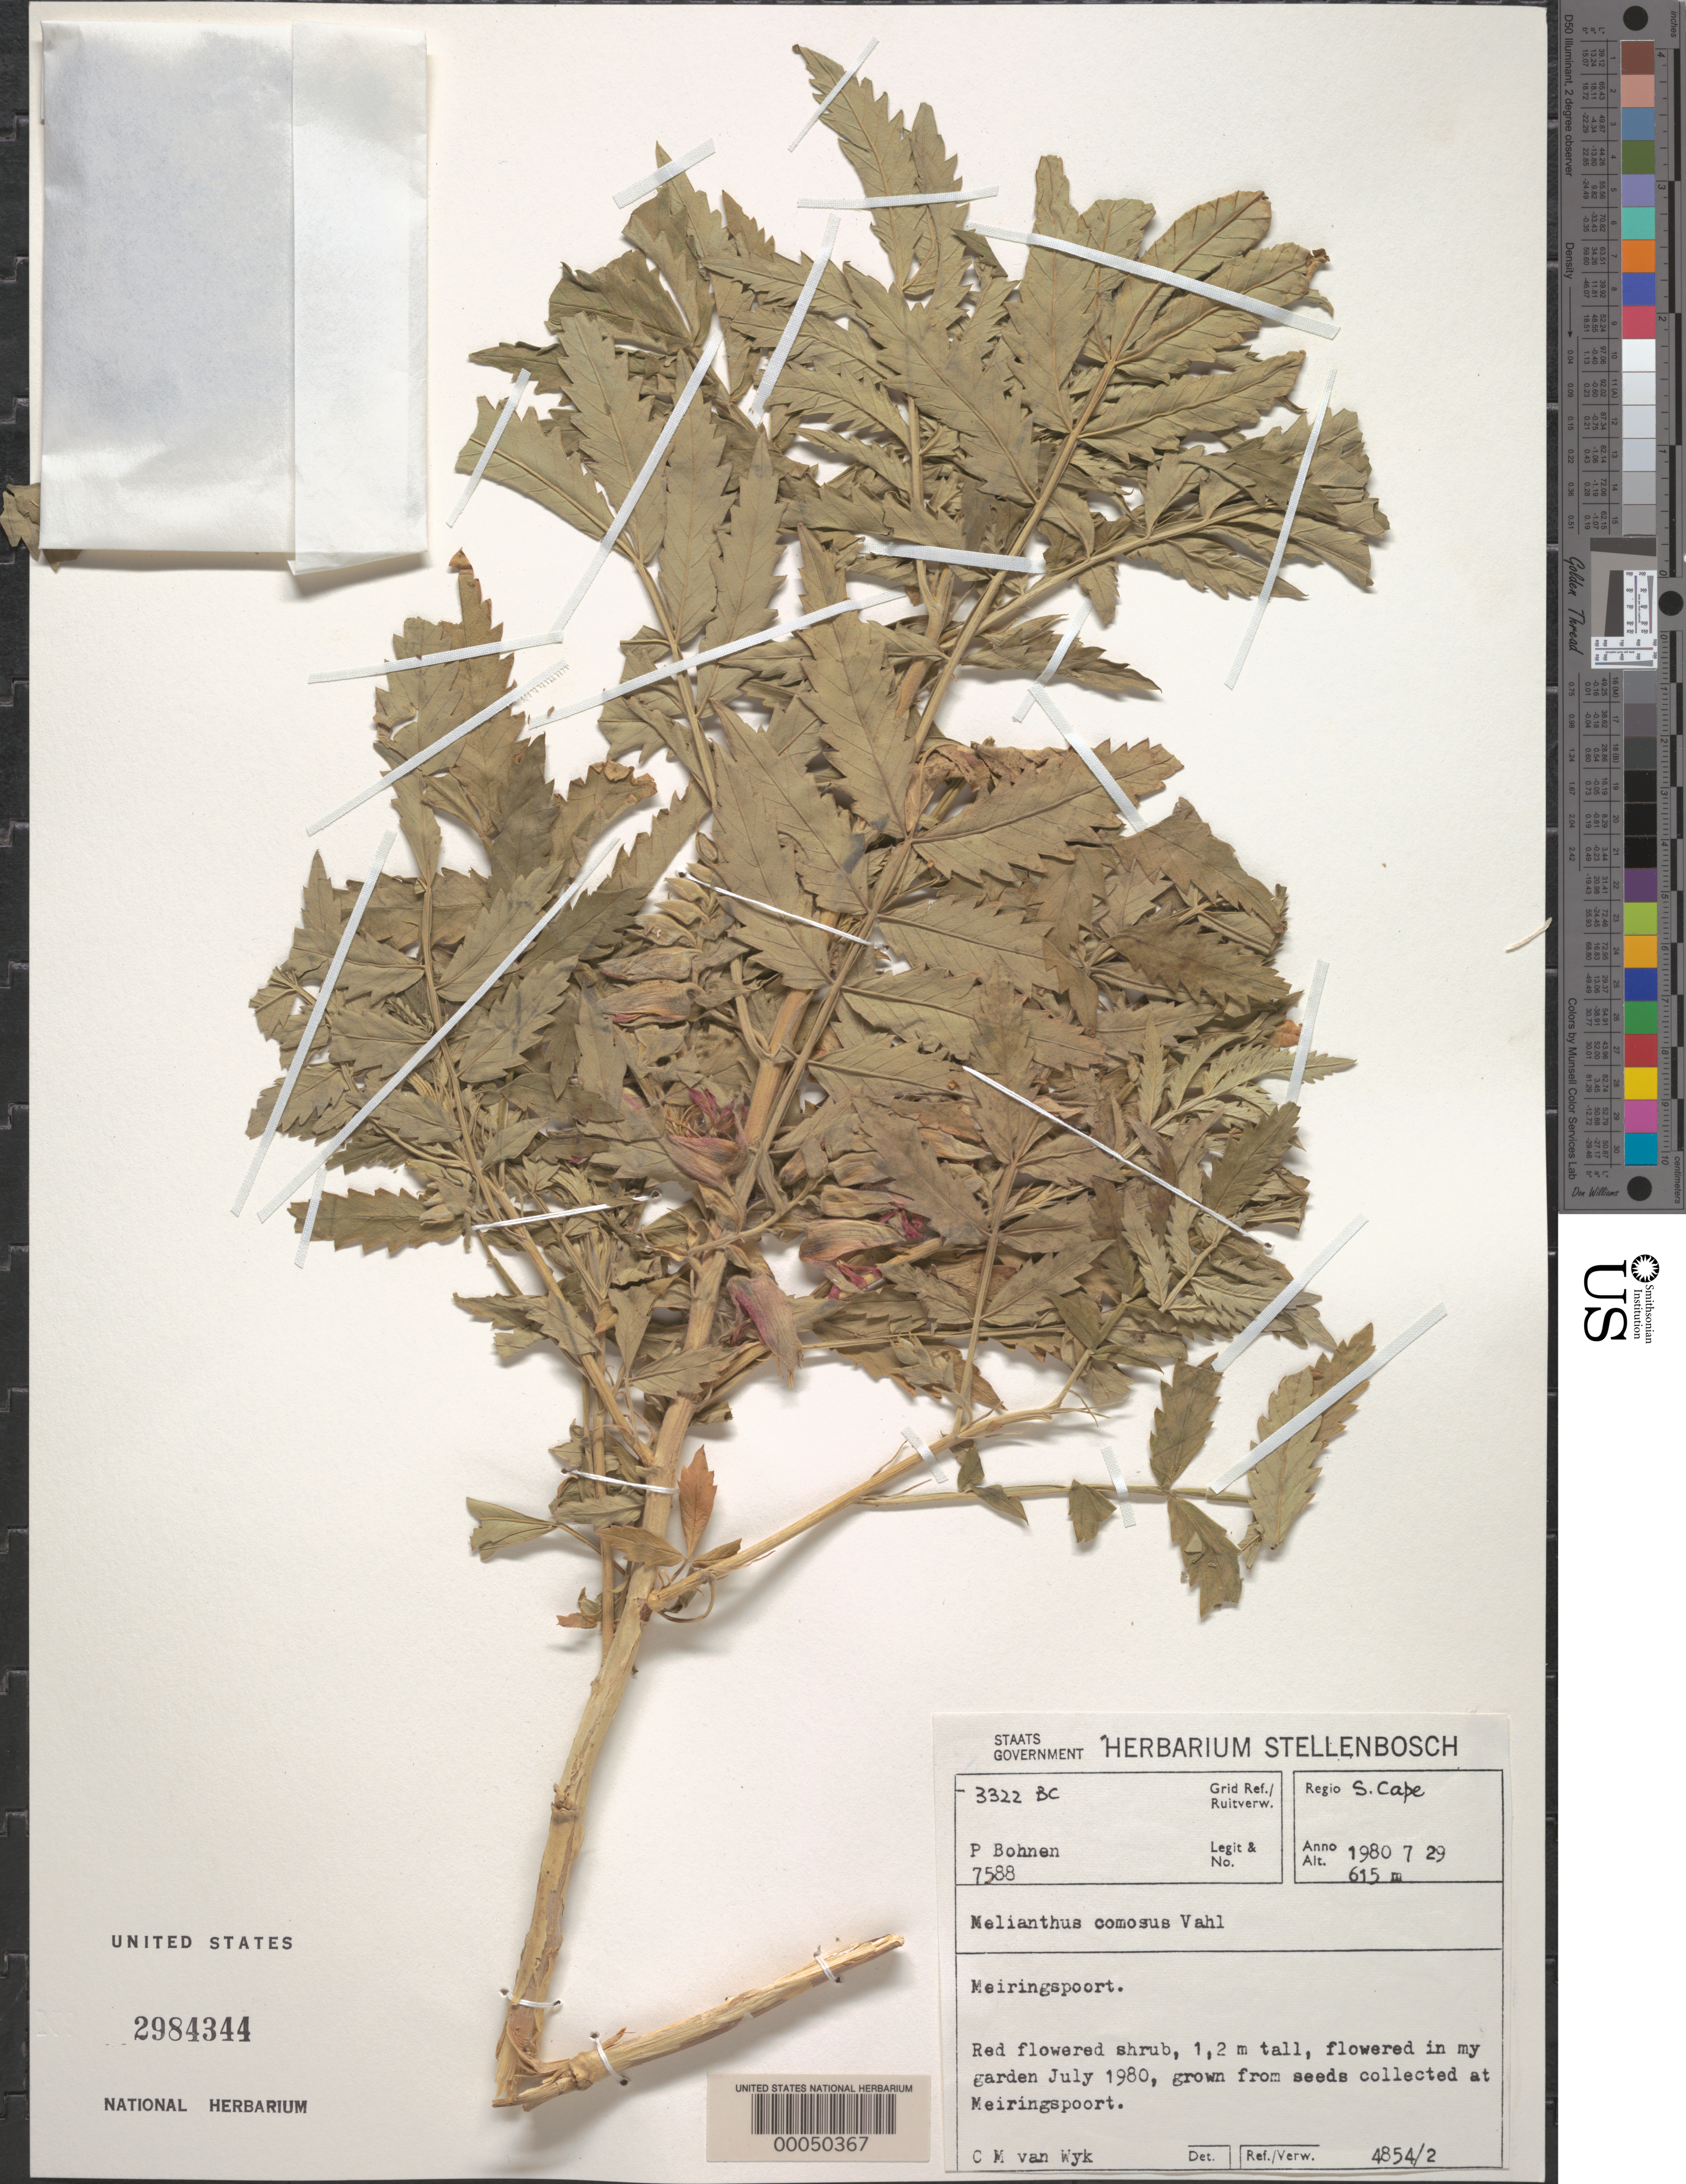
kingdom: Plantae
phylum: Tracheophyta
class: Magnoliopsida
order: Geraniales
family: Melianthaceae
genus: Melianthus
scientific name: Melianthus comosus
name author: Vahl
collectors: P. Bohnen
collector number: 7588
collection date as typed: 29 -- 1980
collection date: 1980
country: South Africa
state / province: Western Cape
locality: Meiringspoort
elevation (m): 615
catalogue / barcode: US 2984344